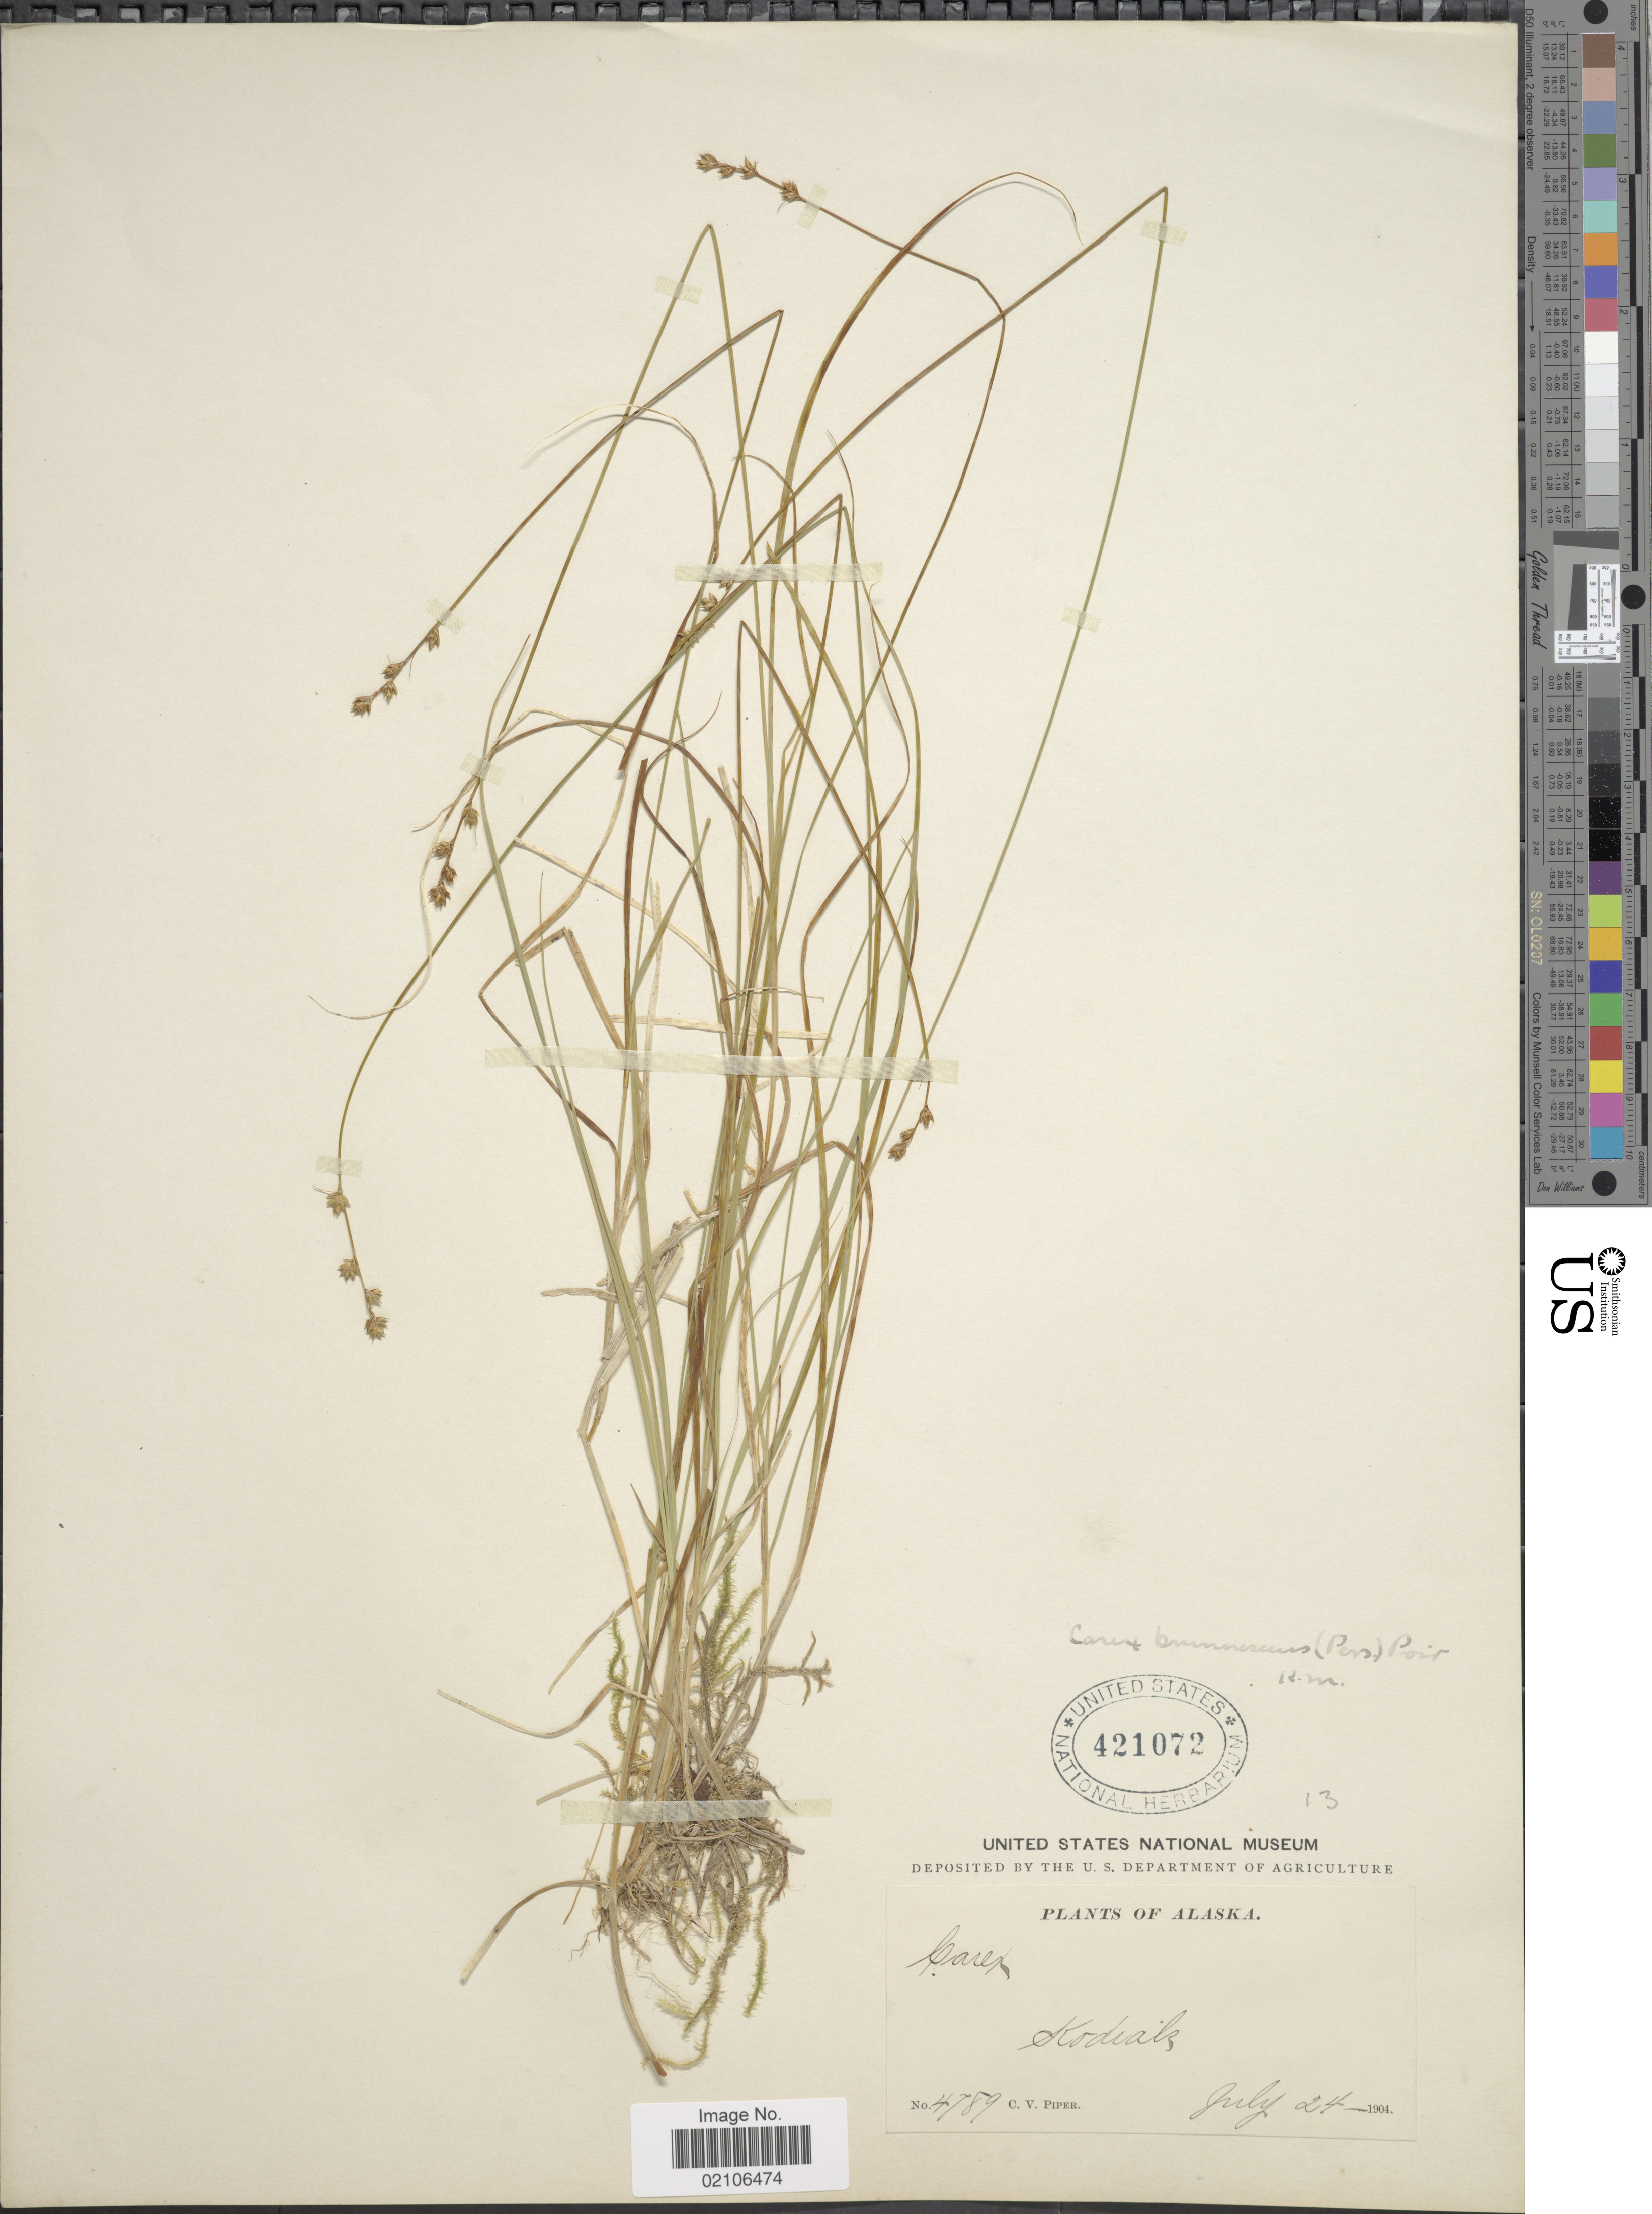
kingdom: Plantae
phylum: Tracheophyta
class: Liliopsida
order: Poales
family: Cyperaceae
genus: Carex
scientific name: Carex brunnescens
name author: (Pers.) Poir.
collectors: C. V. Piper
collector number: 4789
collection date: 1904-07-24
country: United States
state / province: Alaska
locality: Kodiak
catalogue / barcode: US 421072